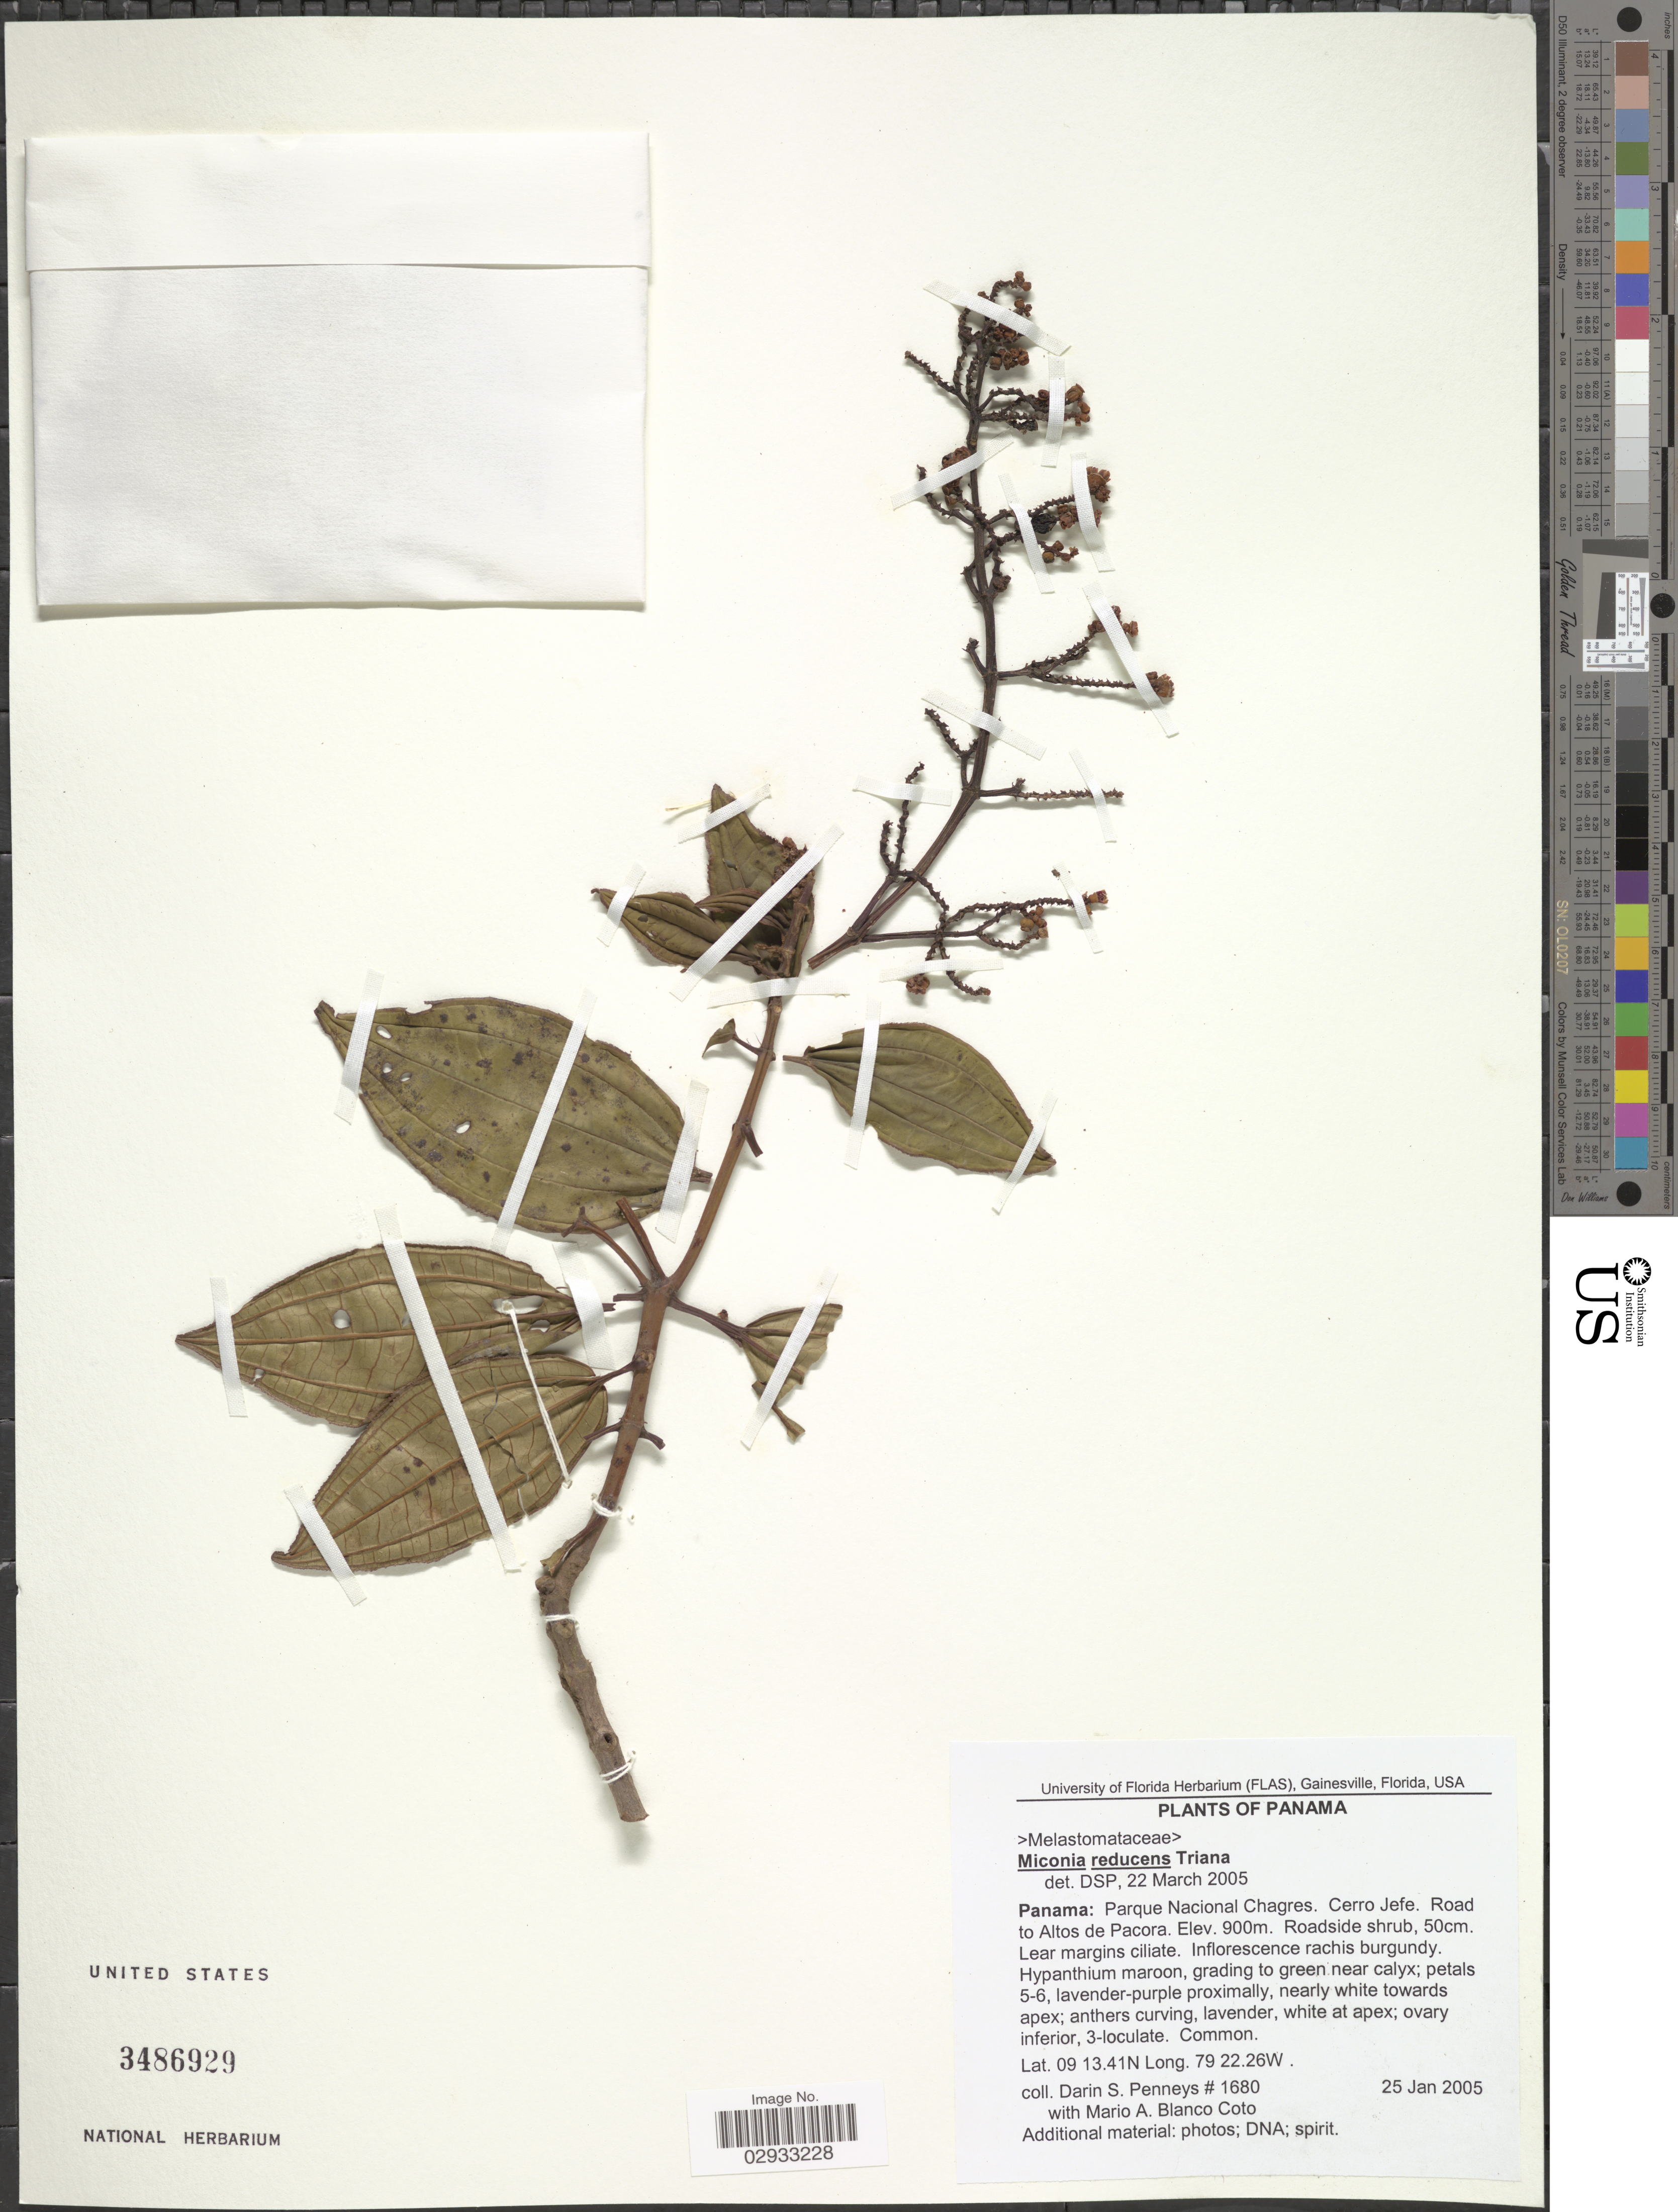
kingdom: Plantae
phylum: Tracheophyta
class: Magnoliopsida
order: Myrtales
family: Melastomataceae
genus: Miconia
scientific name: Miconia reducens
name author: Triana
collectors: D. S. Penneys & M. A. Blanco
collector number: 1680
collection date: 2005-01-25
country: Panama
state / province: Panamá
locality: Parque Nacional Chagres. Cerro Jefe. Road to Altos de Pacora.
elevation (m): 900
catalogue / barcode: US 3486929